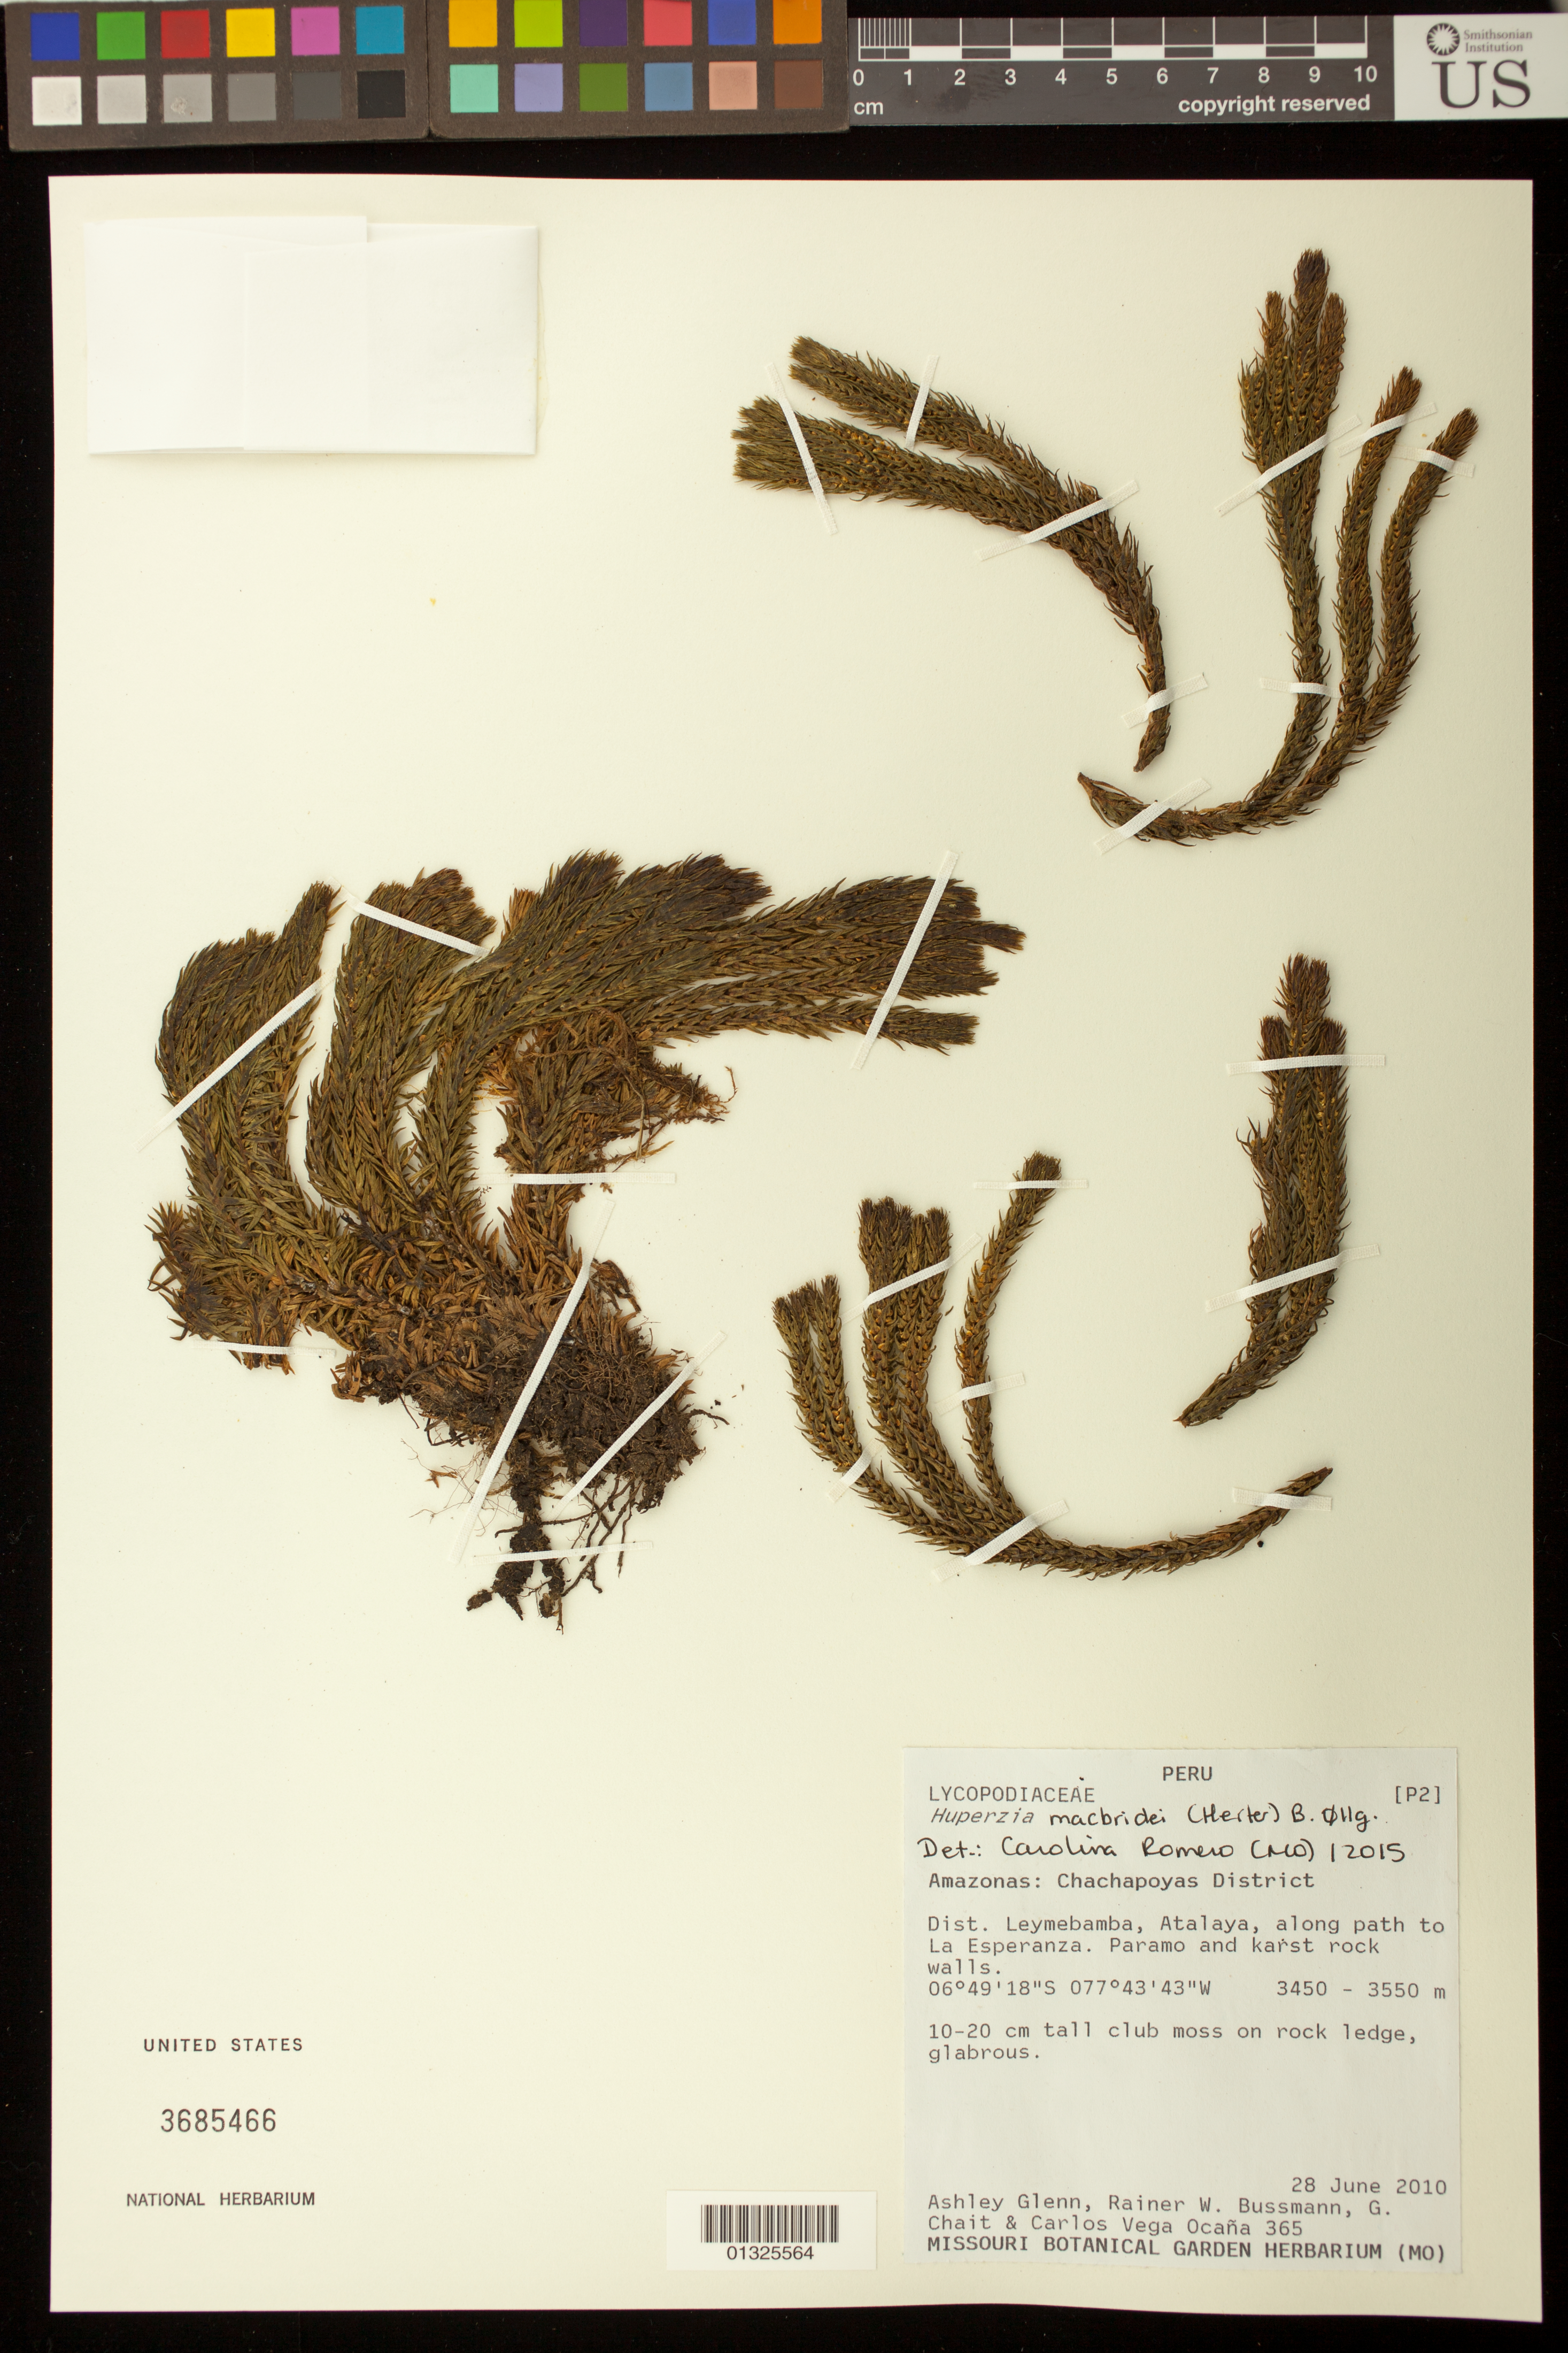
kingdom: Plantae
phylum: Tracheophyta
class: Lycopodiopsida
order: Lycopodiales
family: Lycopodiaceae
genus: Phlegmariurus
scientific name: Phlegmariurus macbridei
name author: (Herter) B. Øllg.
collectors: A. Glenn, R. W. Bussmann, G. Chait & C. Vega Ocaña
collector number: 365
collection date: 2010-06-28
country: Peru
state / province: Amazonas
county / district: Chachapoyas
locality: Leymebamba District, Atalaya, along path to La Esperanza.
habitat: Paramo and karst rock walls.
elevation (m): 3450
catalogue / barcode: US 3685466